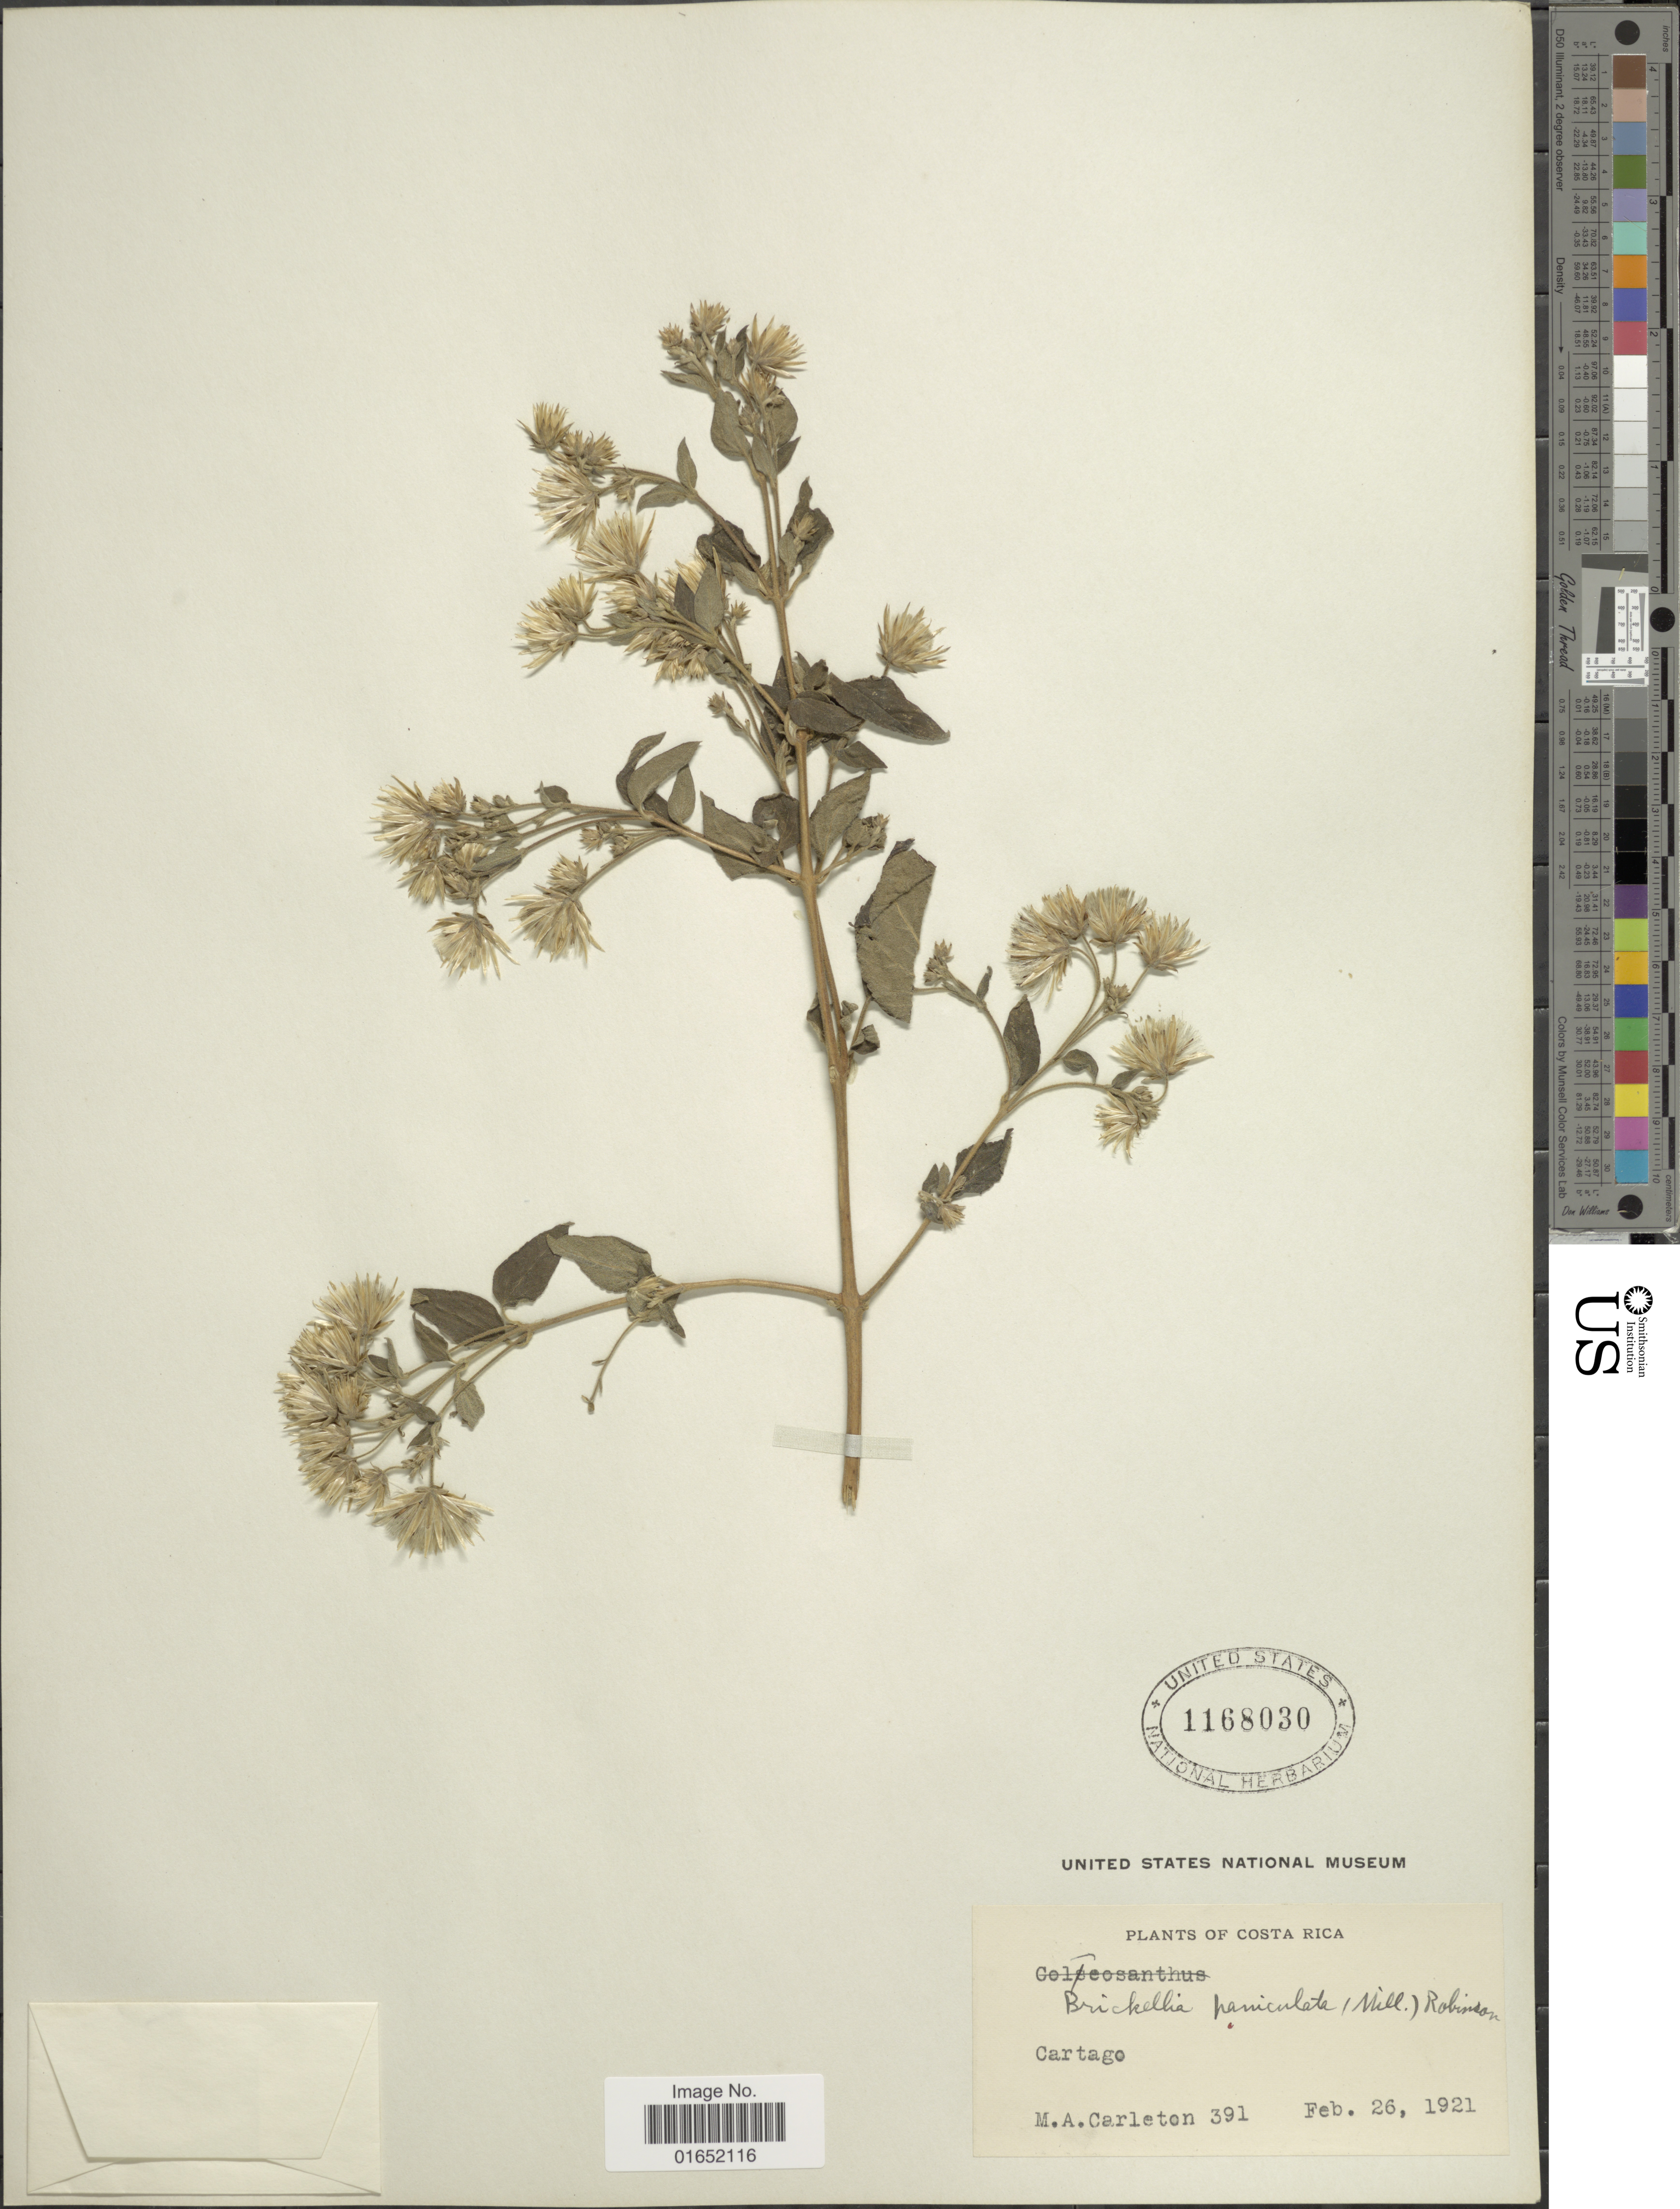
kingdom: Plantae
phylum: Tracheophyta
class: Magnoliopsida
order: Asterales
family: Asteraceae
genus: Brickellia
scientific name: Brickellia paniculata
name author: (Mill.) B.L. Rob.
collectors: M. A. Carleton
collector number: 391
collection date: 1921-02-26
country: Costa Rica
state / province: Cartago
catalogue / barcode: US 1168030